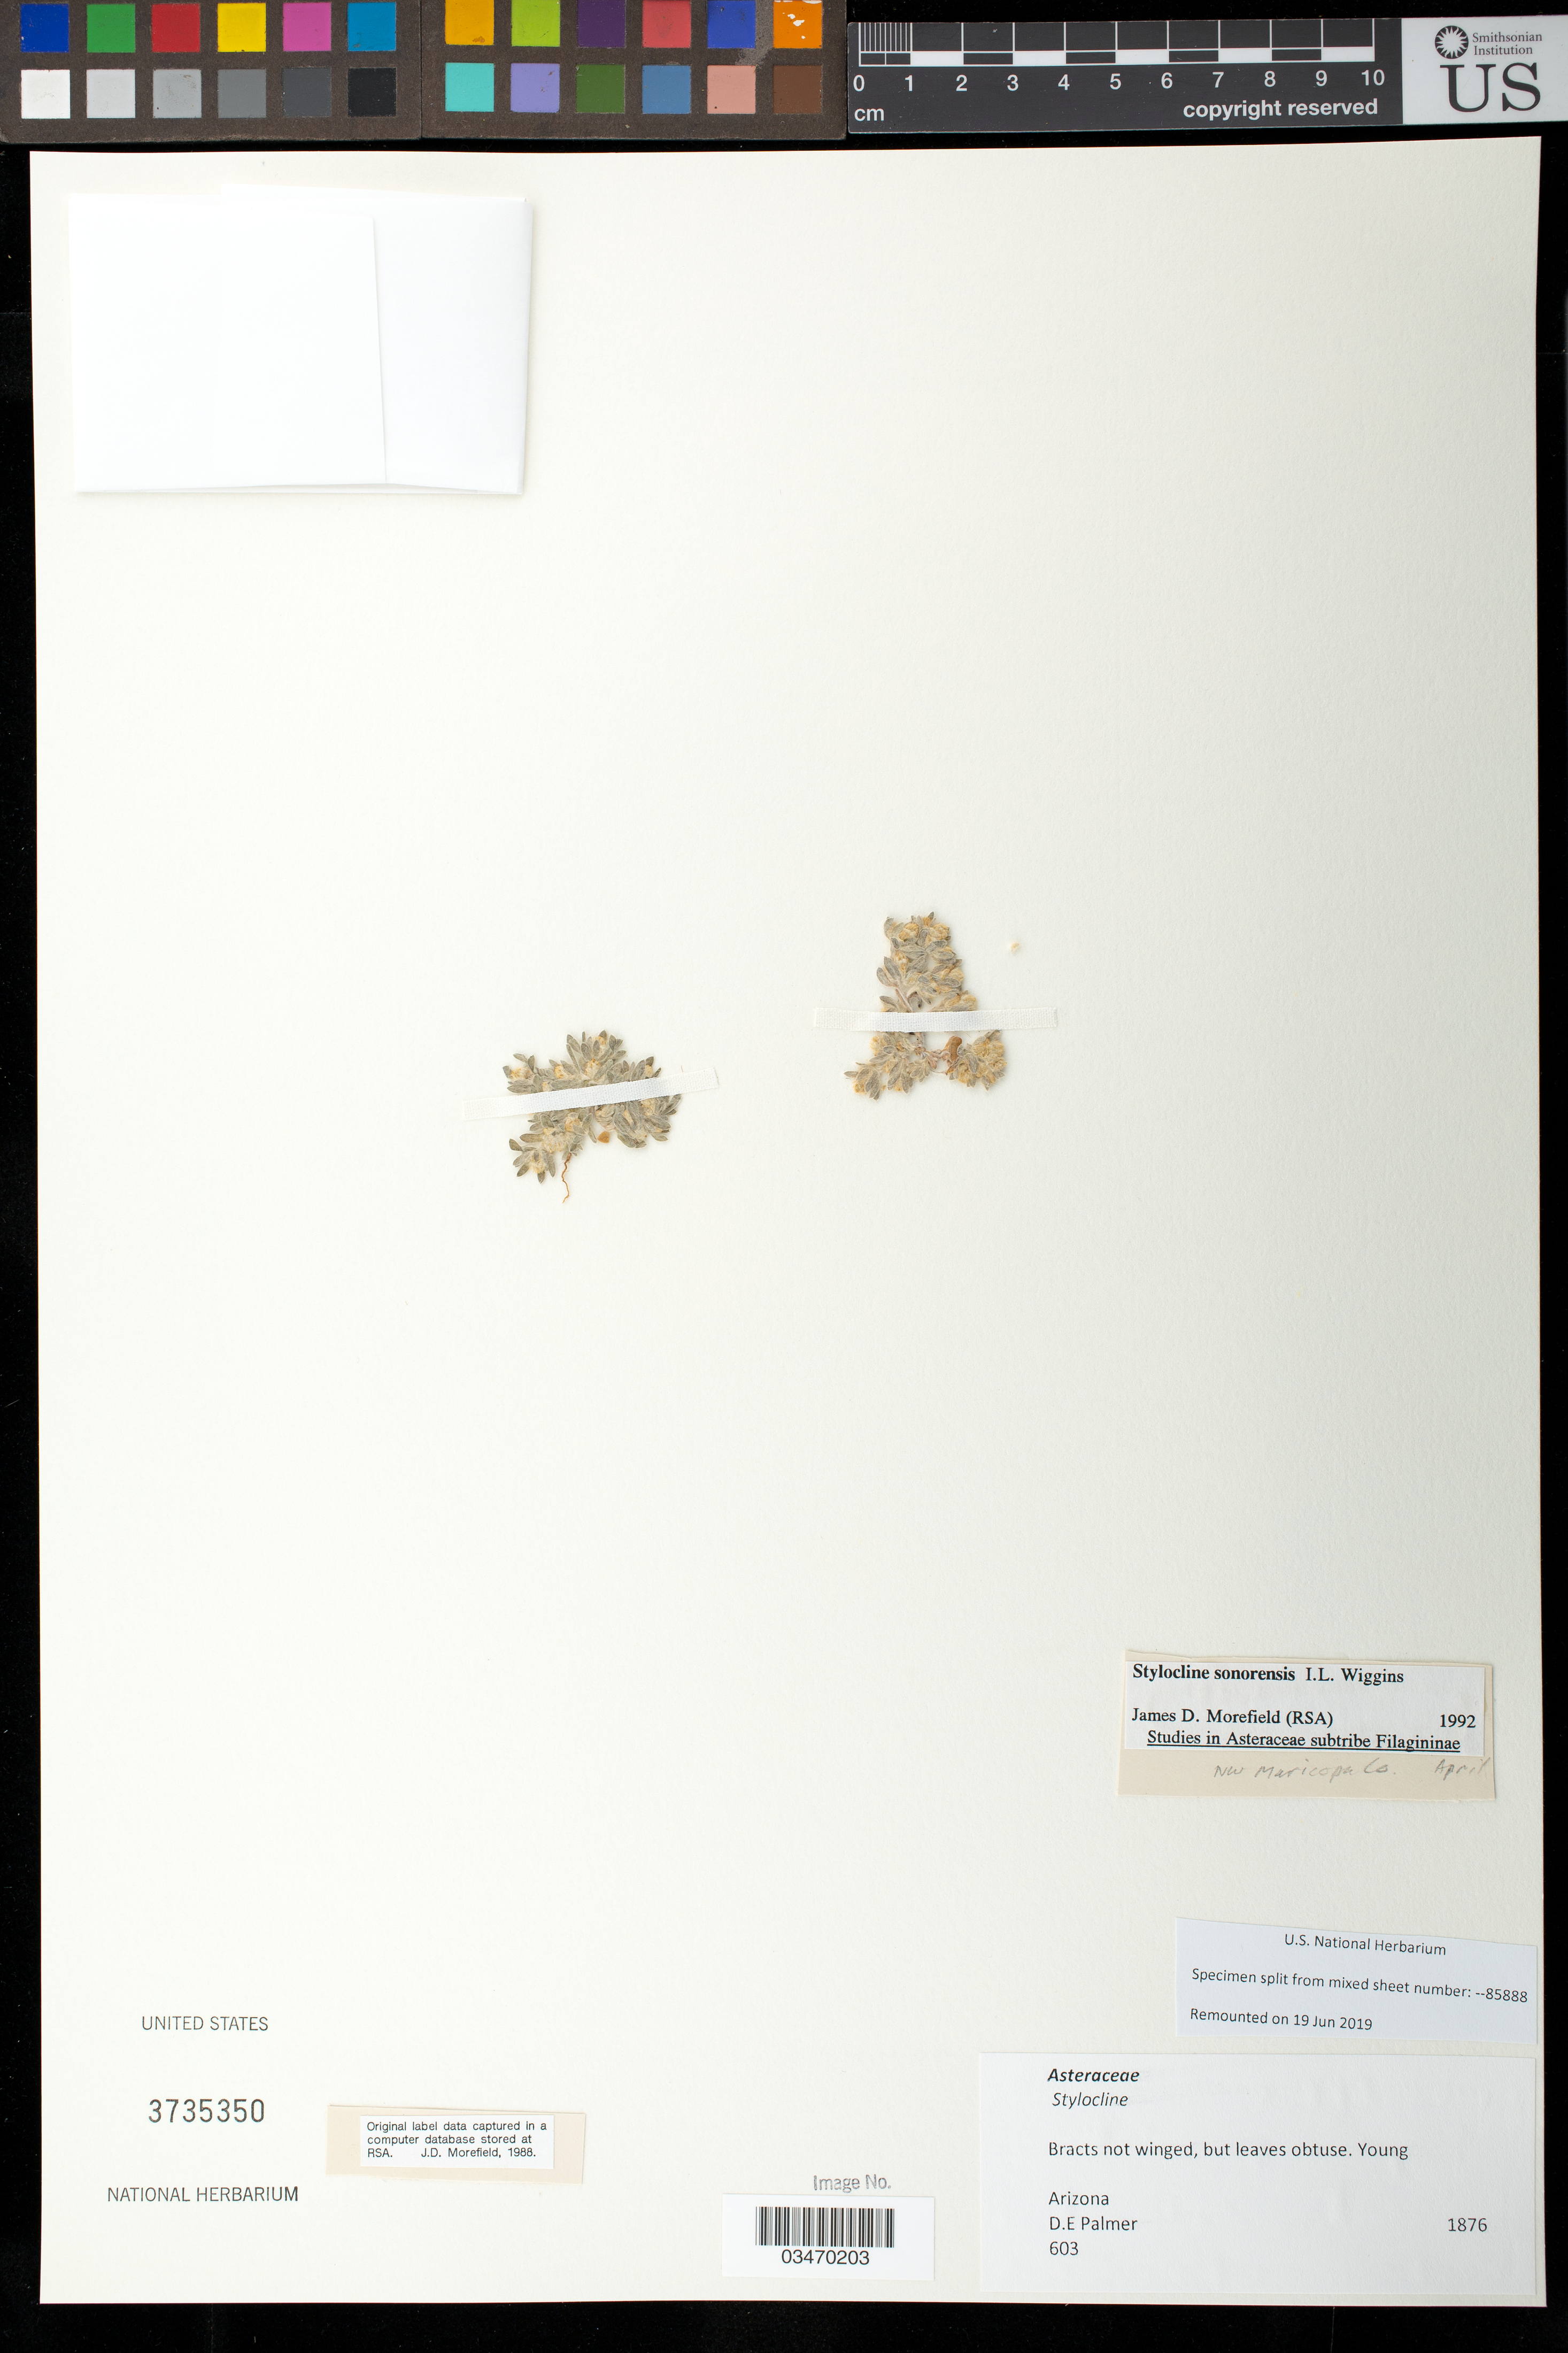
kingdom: Plantae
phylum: Tracheophyta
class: Magnoliopsida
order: Asterales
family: Asteraceae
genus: Stylocline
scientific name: Stylocline sonorensis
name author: Wiggins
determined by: Morefield, James D., (RSA), Rancho Santa Ana Botanic Garden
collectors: E. Palmer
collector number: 603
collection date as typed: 1876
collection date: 1876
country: United States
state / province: Arizona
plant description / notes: Specimen split from mixed sheet no. 85888. Remounted on 19 Jun 2019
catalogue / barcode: US 3735350